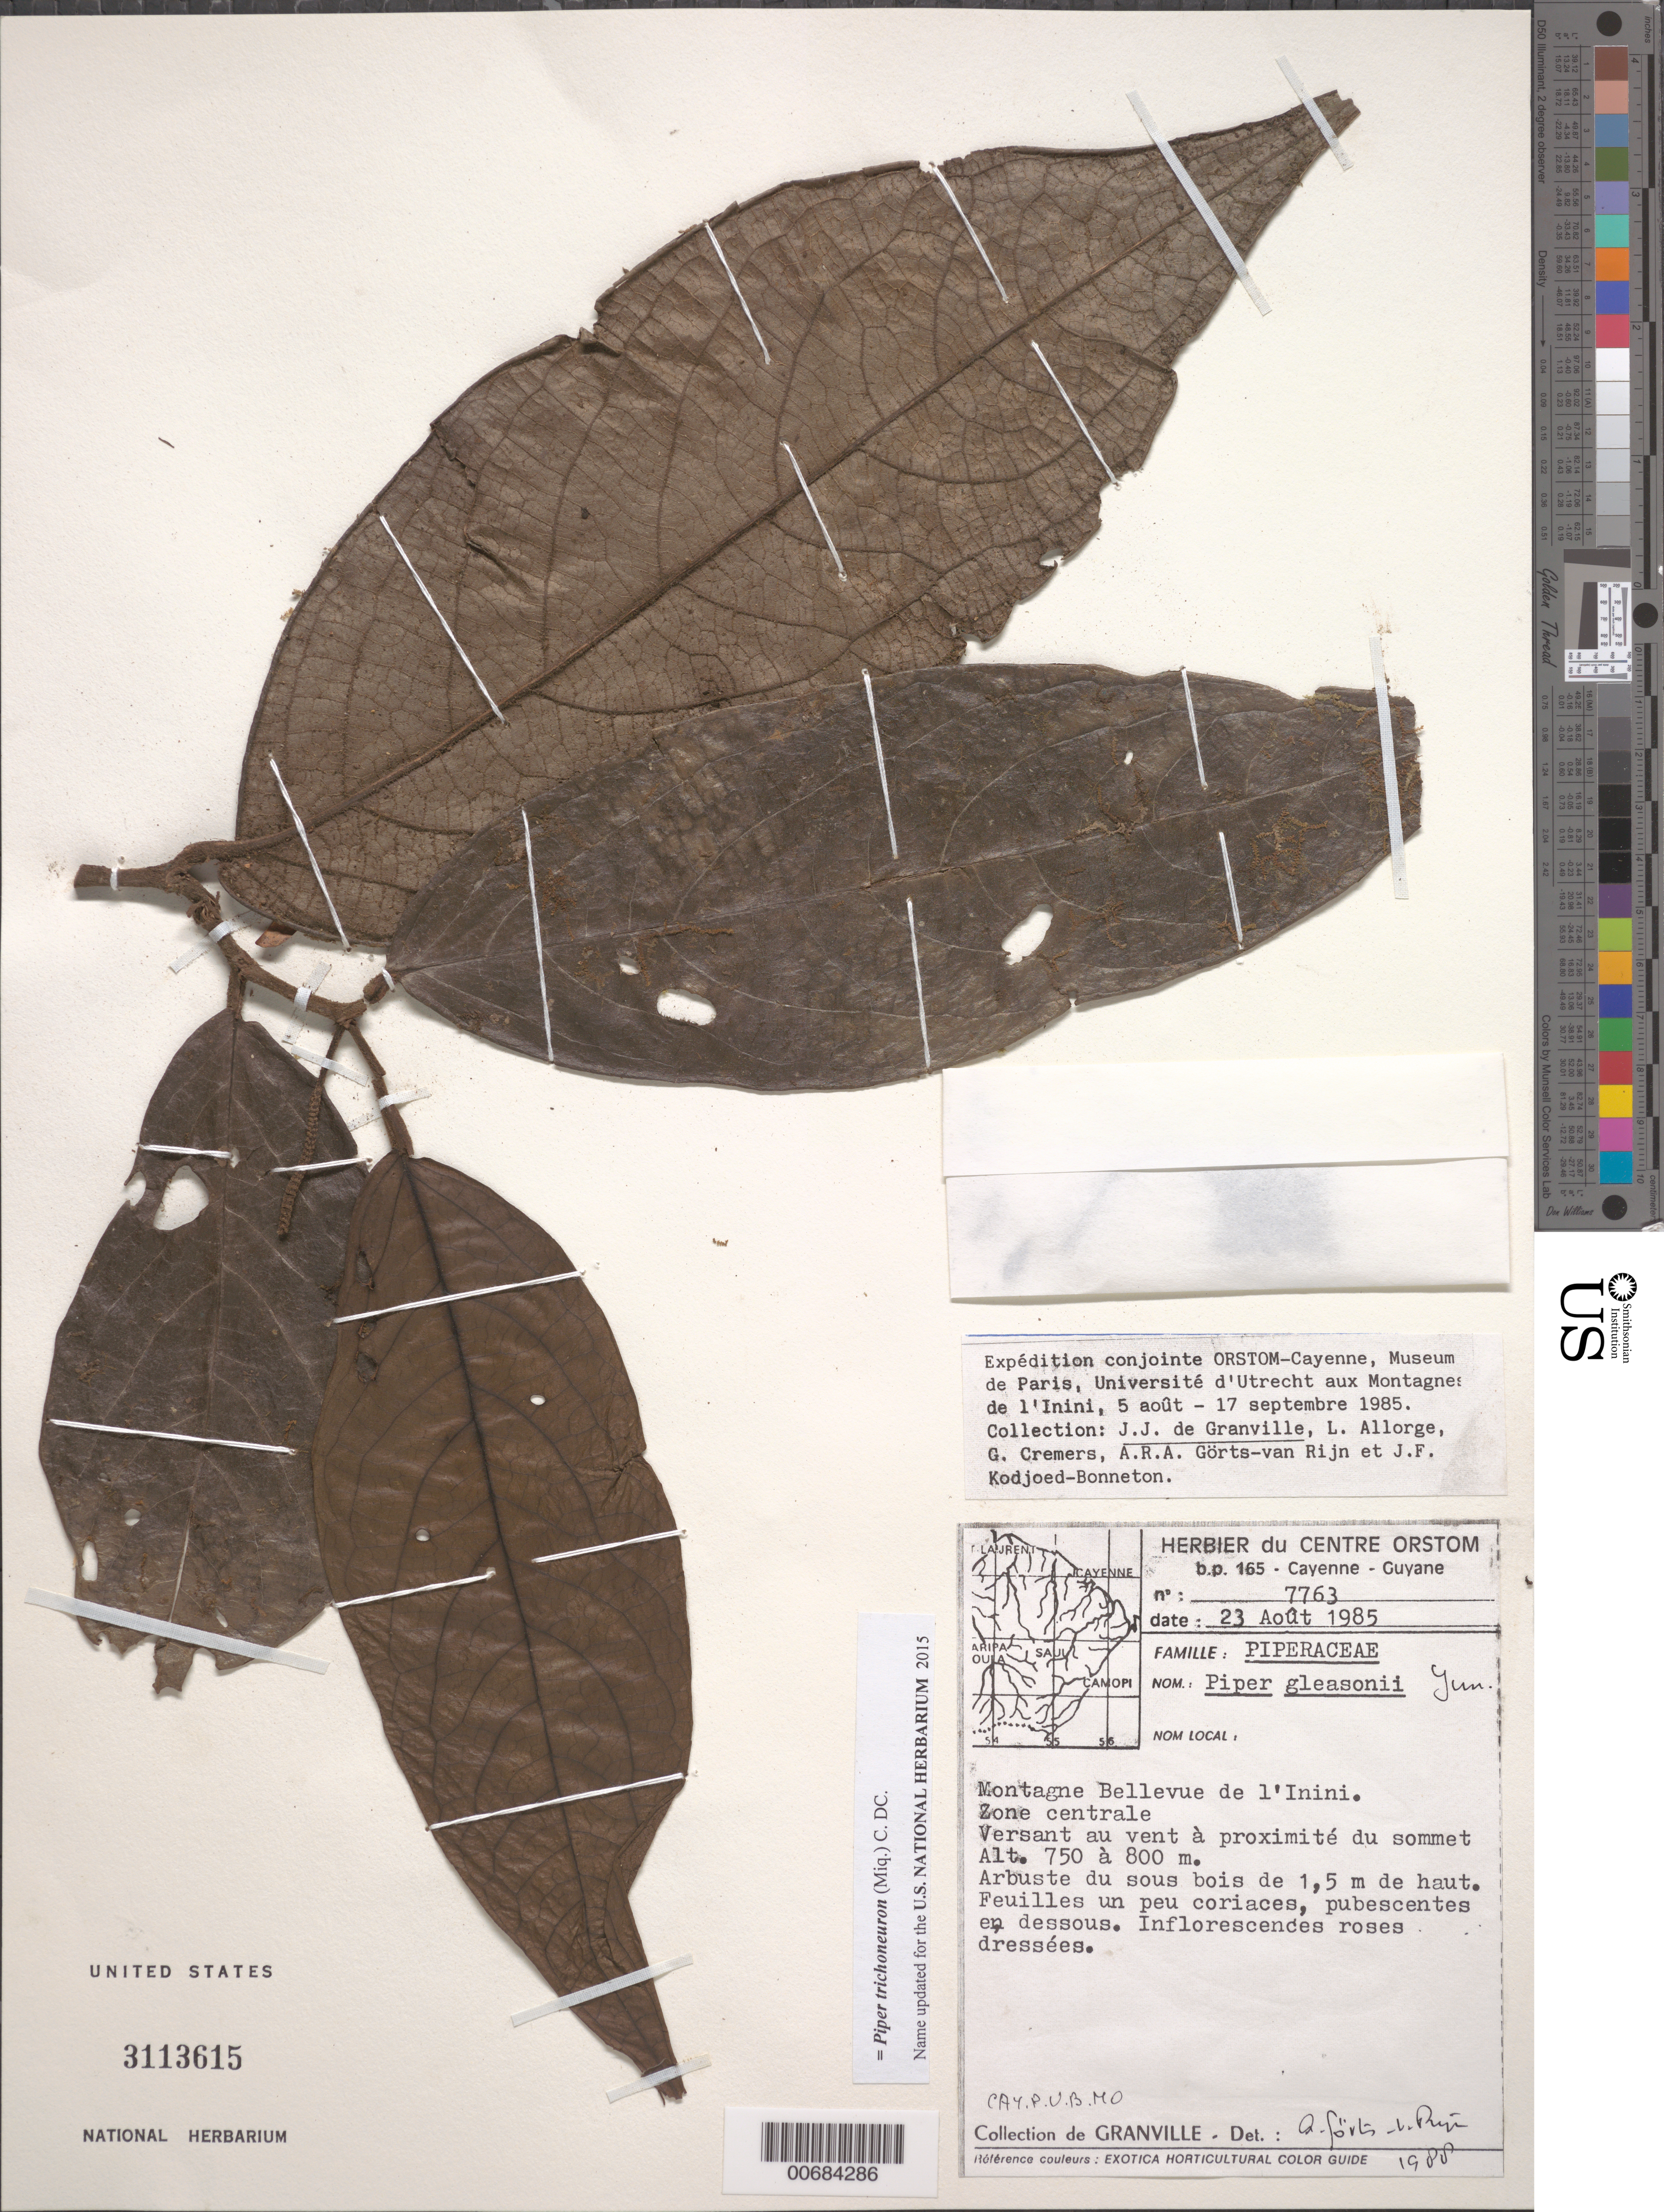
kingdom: Plantae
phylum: Tracheophyta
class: Magnoliopsida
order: Piperales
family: Piperaceae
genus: Piper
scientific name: Piper gleasonii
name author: Yunck.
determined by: Görts-van Rijn, A. R. A.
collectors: J.-J. de Granville, L. Allorge, G. Cremers, A. .R. A. Görts-van Rijn & J. Kodjoed-Bonneton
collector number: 7763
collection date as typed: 23-Aug-85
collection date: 1985-08-23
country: French Guiana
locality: Montagnes Bellevue de l'Inini, zone centrale, versant á vent, au proximité du sommet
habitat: Sous bois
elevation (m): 750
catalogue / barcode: US 3113615